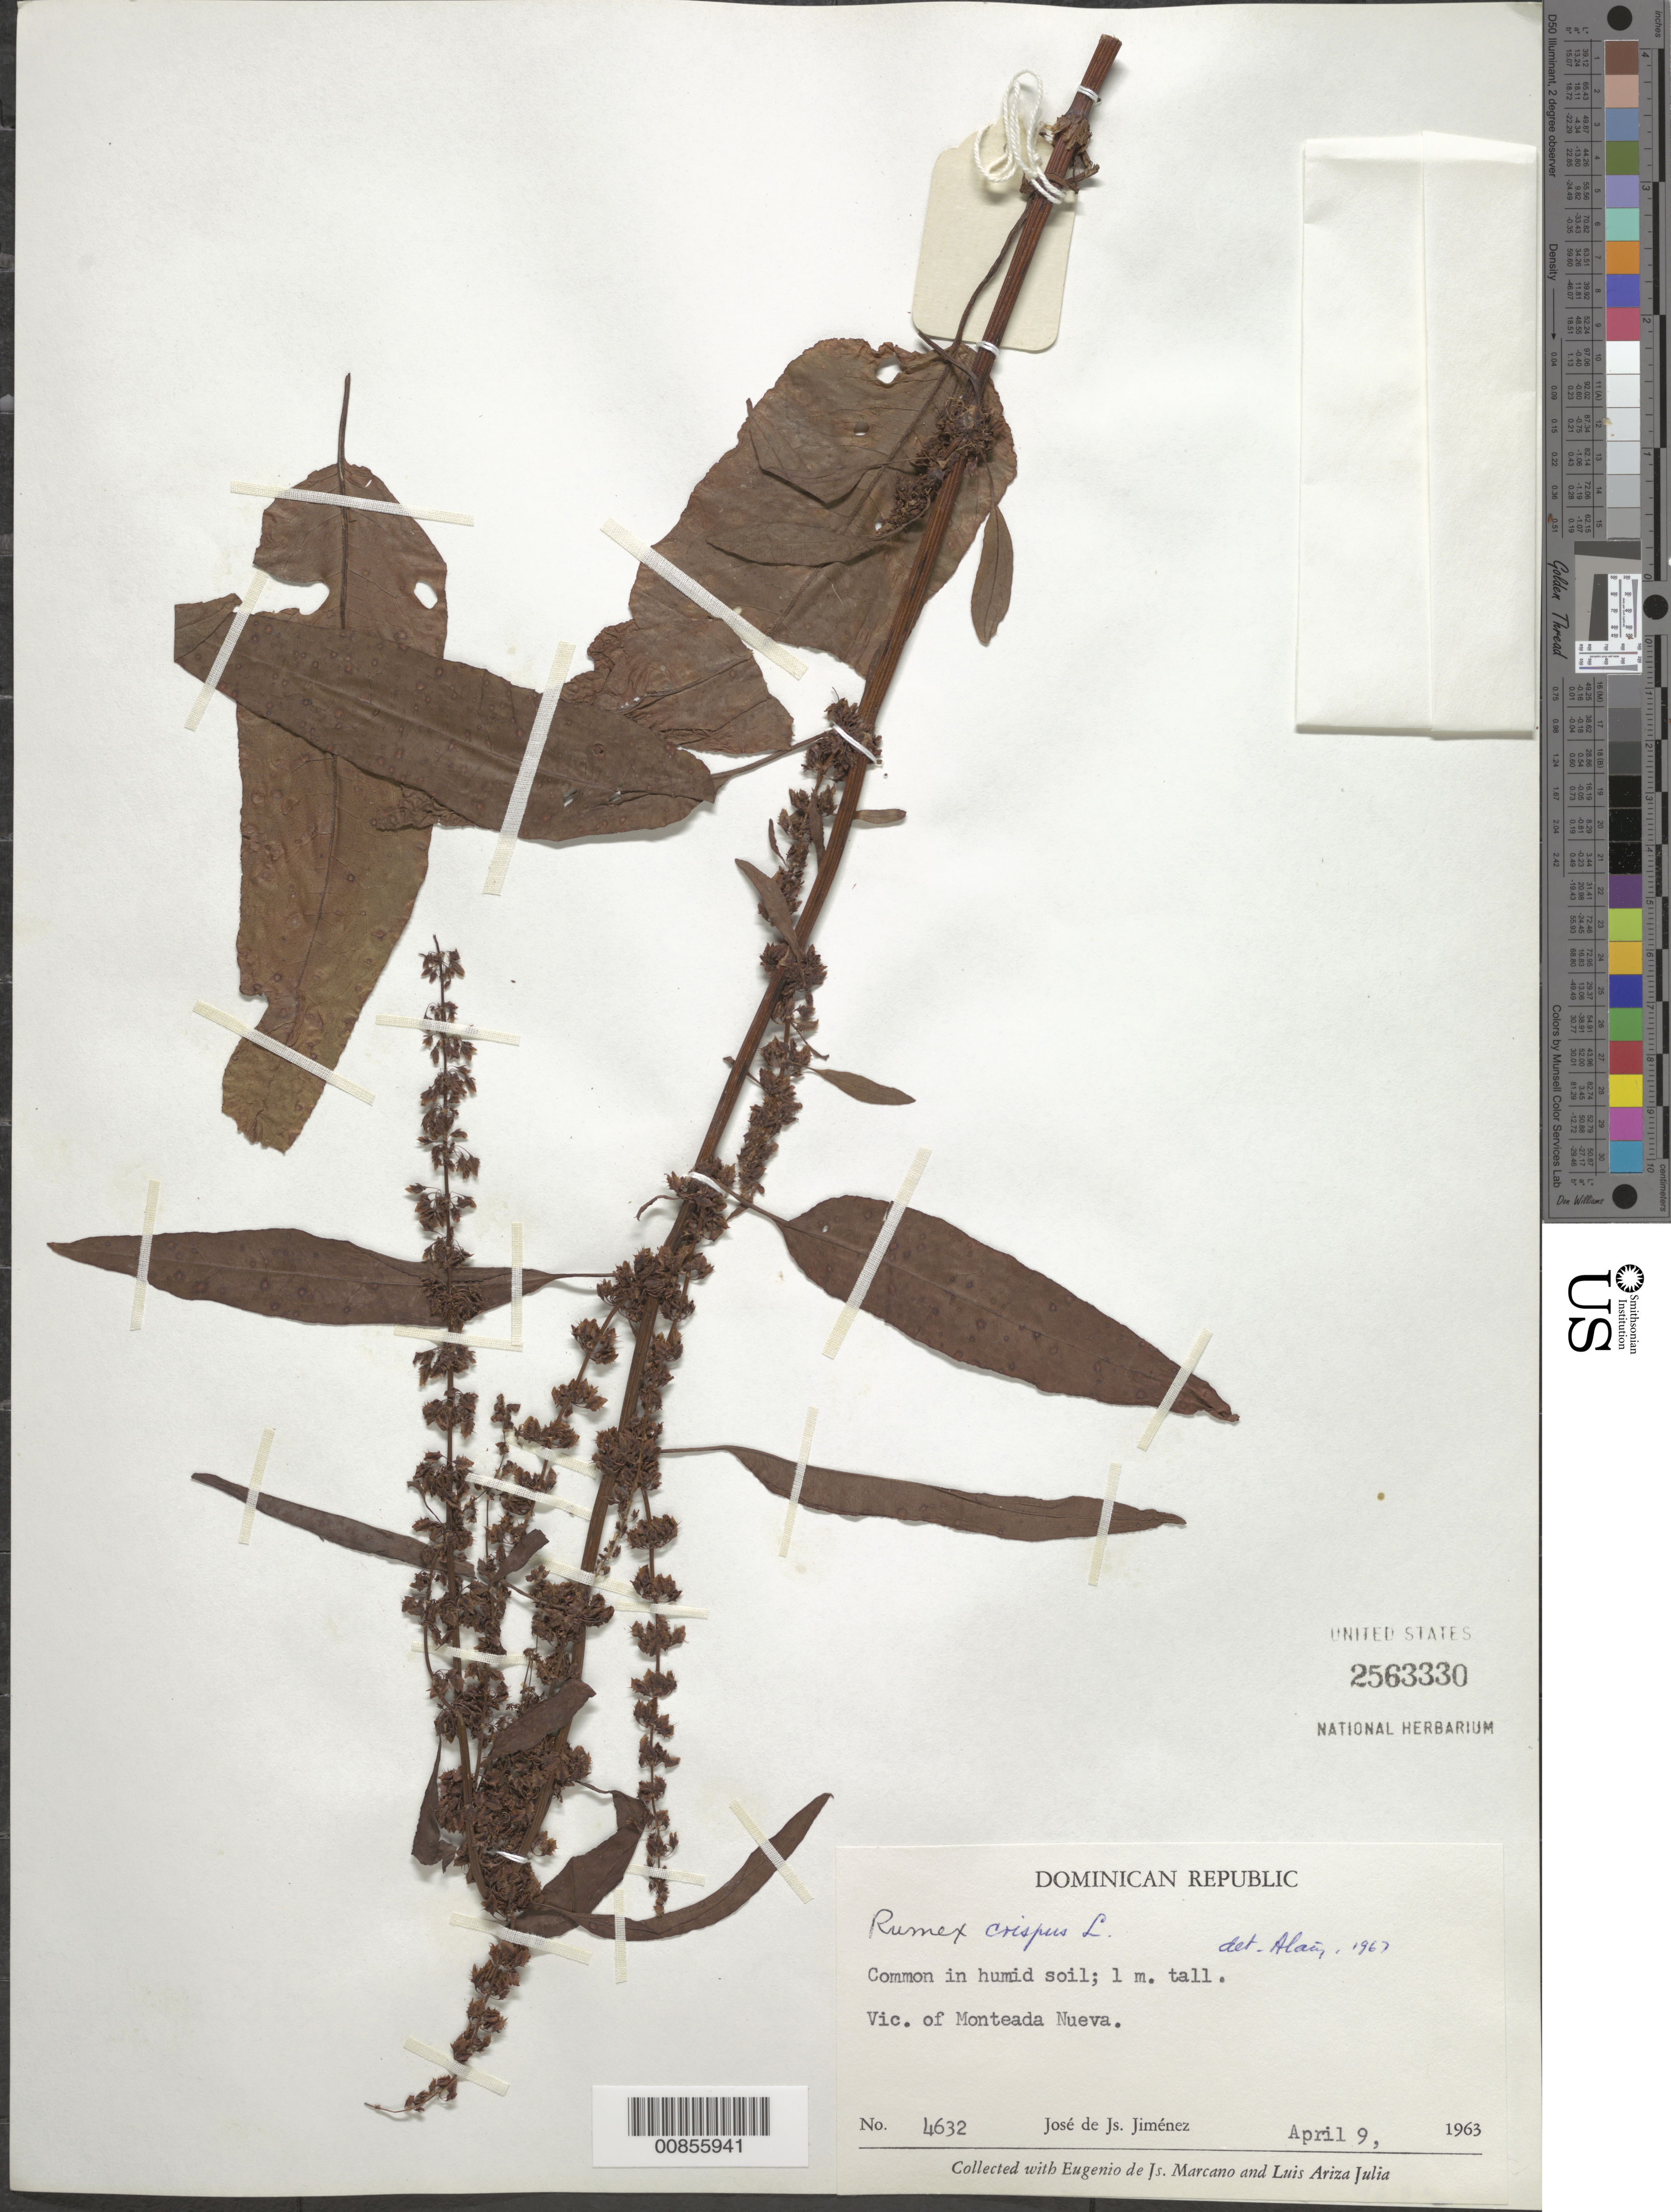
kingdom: Plantae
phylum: Tracheophyta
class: Magnoliopsida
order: Caryophyllales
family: Polygonaceae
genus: Rumex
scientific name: Rumex crispus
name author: L.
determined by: Liogier, Alain H.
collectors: J. J. Jiménez Almonte, E. J. Marcano F. & L. Ariza-Julia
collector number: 4632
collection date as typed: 09 Apr 1963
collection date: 1963-04-09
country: Dominican Republic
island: Hispaniola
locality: Vicinity of Monteada Nueva.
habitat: Common in humid soil.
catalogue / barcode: US 2563330